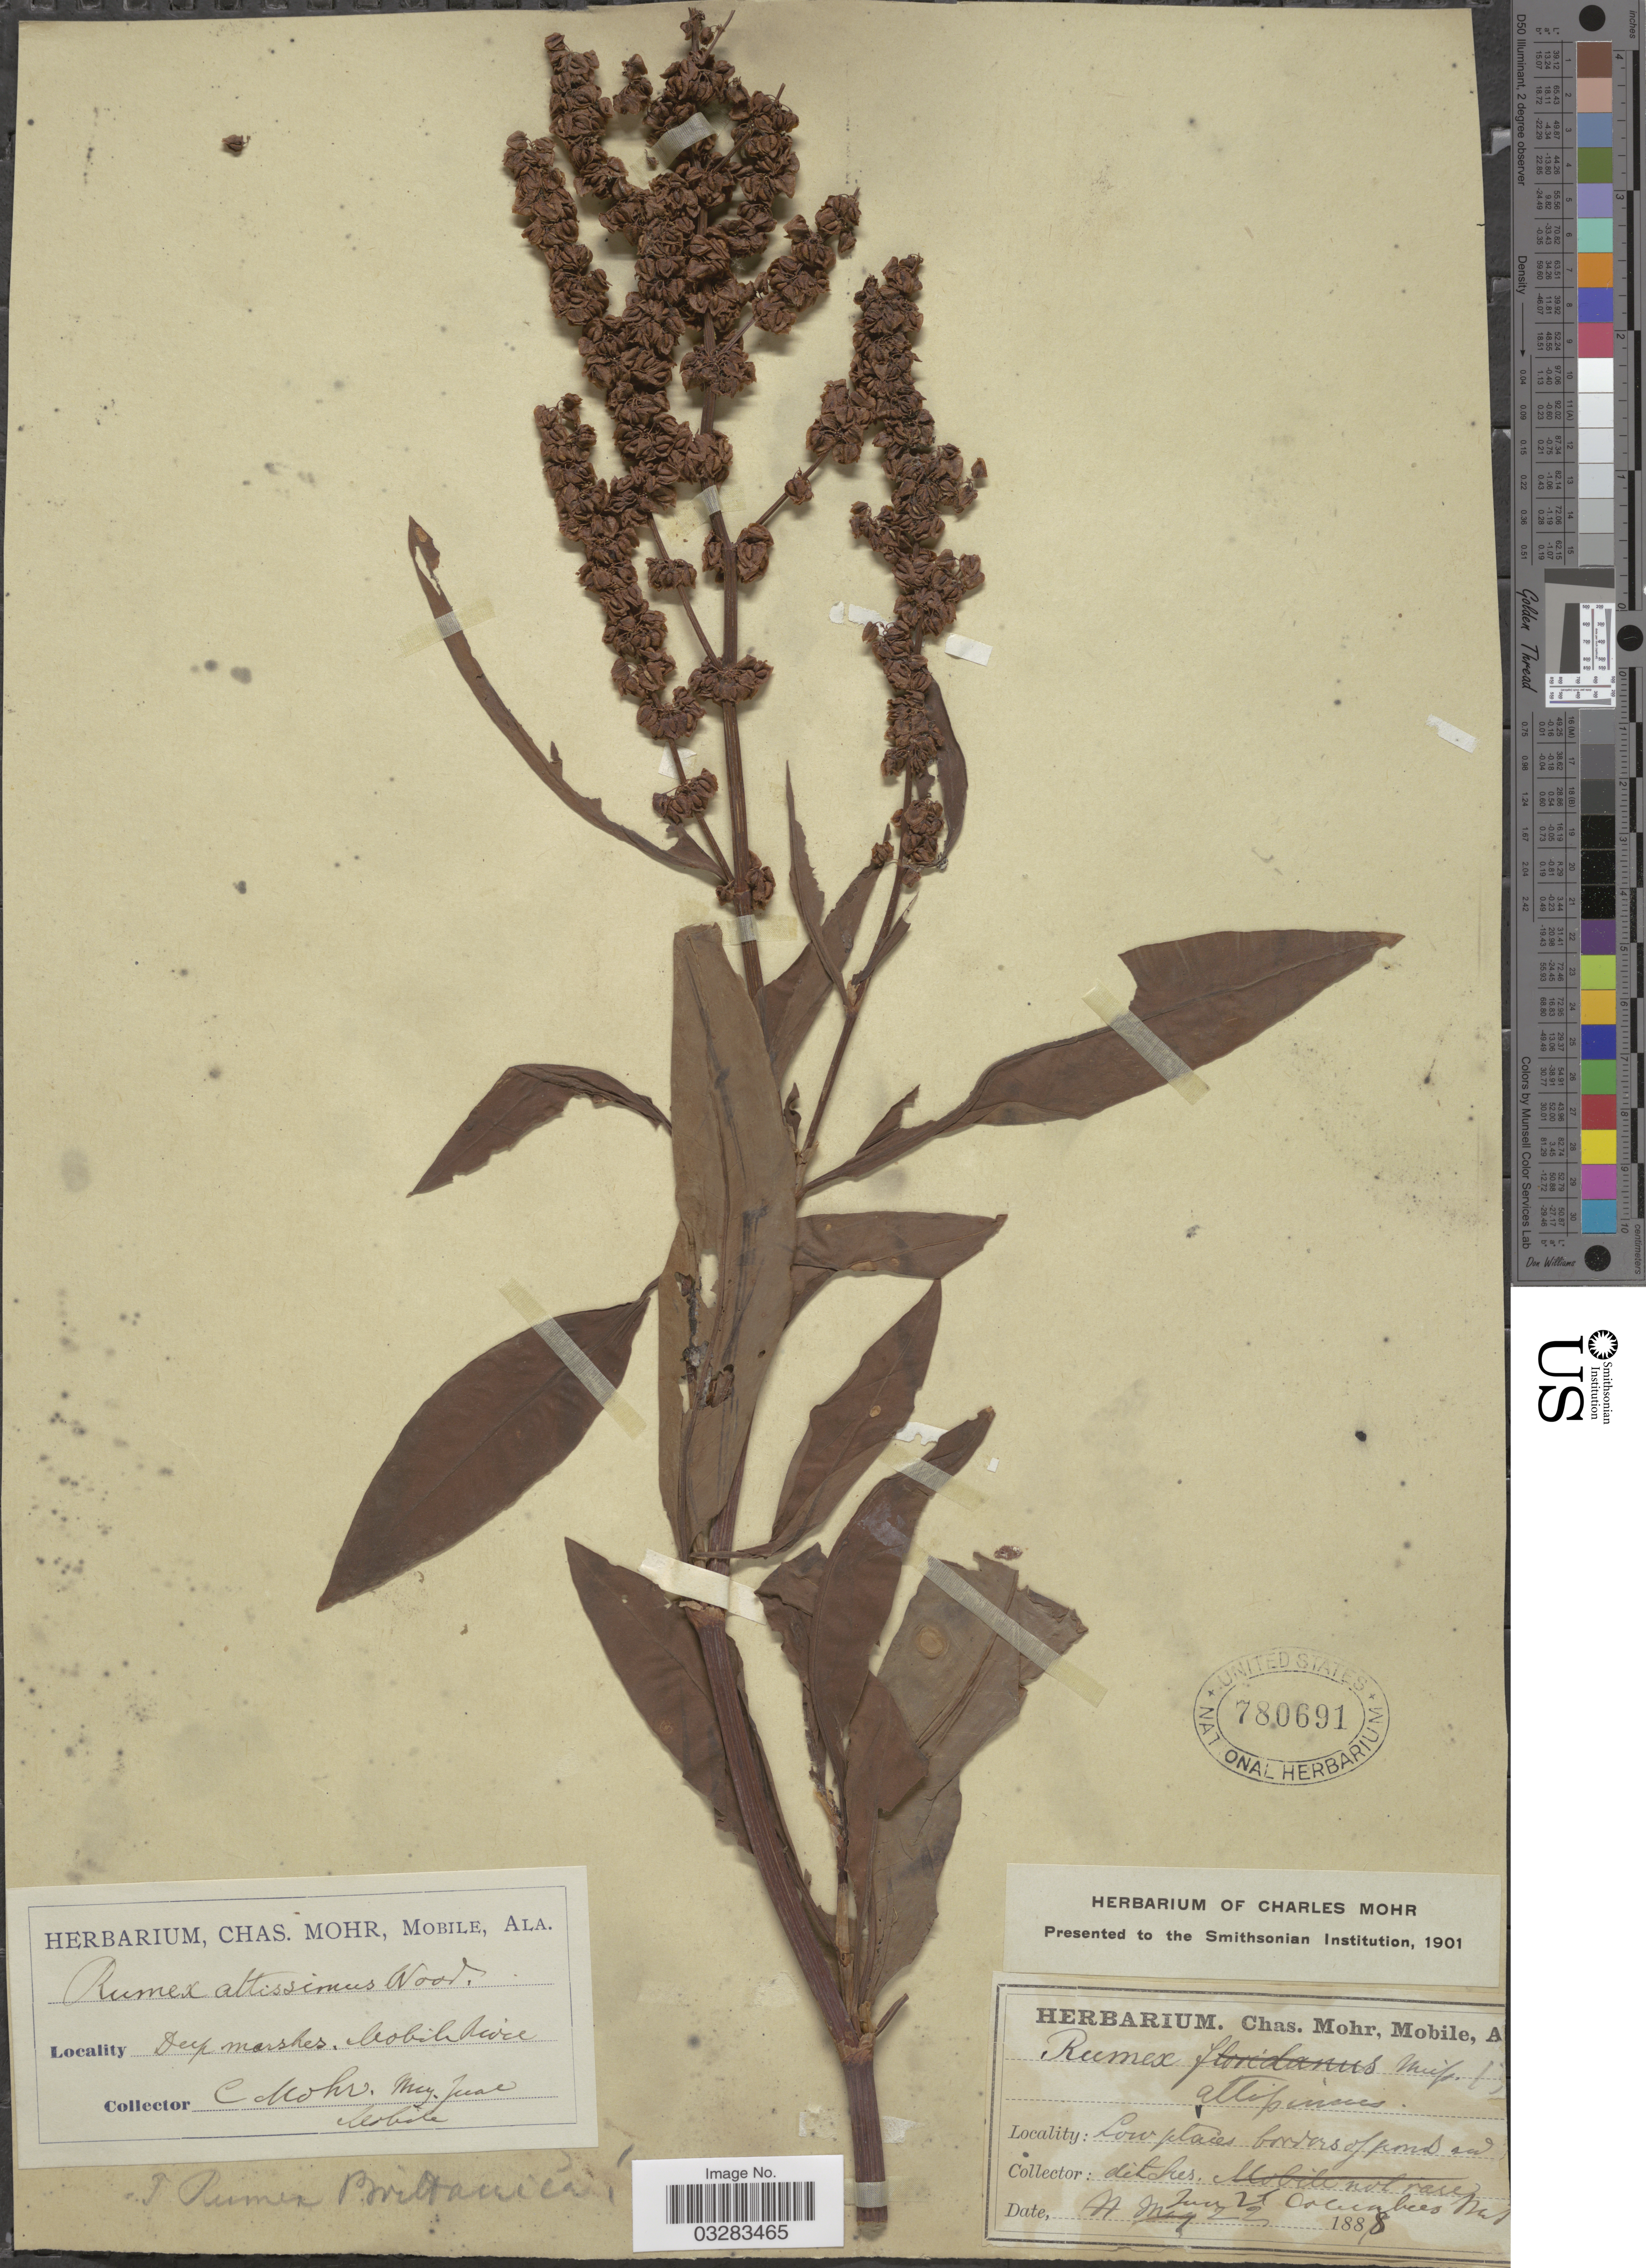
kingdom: Plantae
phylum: Tracheophyta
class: Magnoliopsida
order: Caryophyllales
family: Polygonaceae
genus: Rumex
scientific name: Rumex altissimus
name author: Alph. Wood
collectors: C. T. Mohr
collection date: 1888-05-22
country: United States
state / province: Alabama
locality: Mobile River.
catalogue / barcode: US 780691